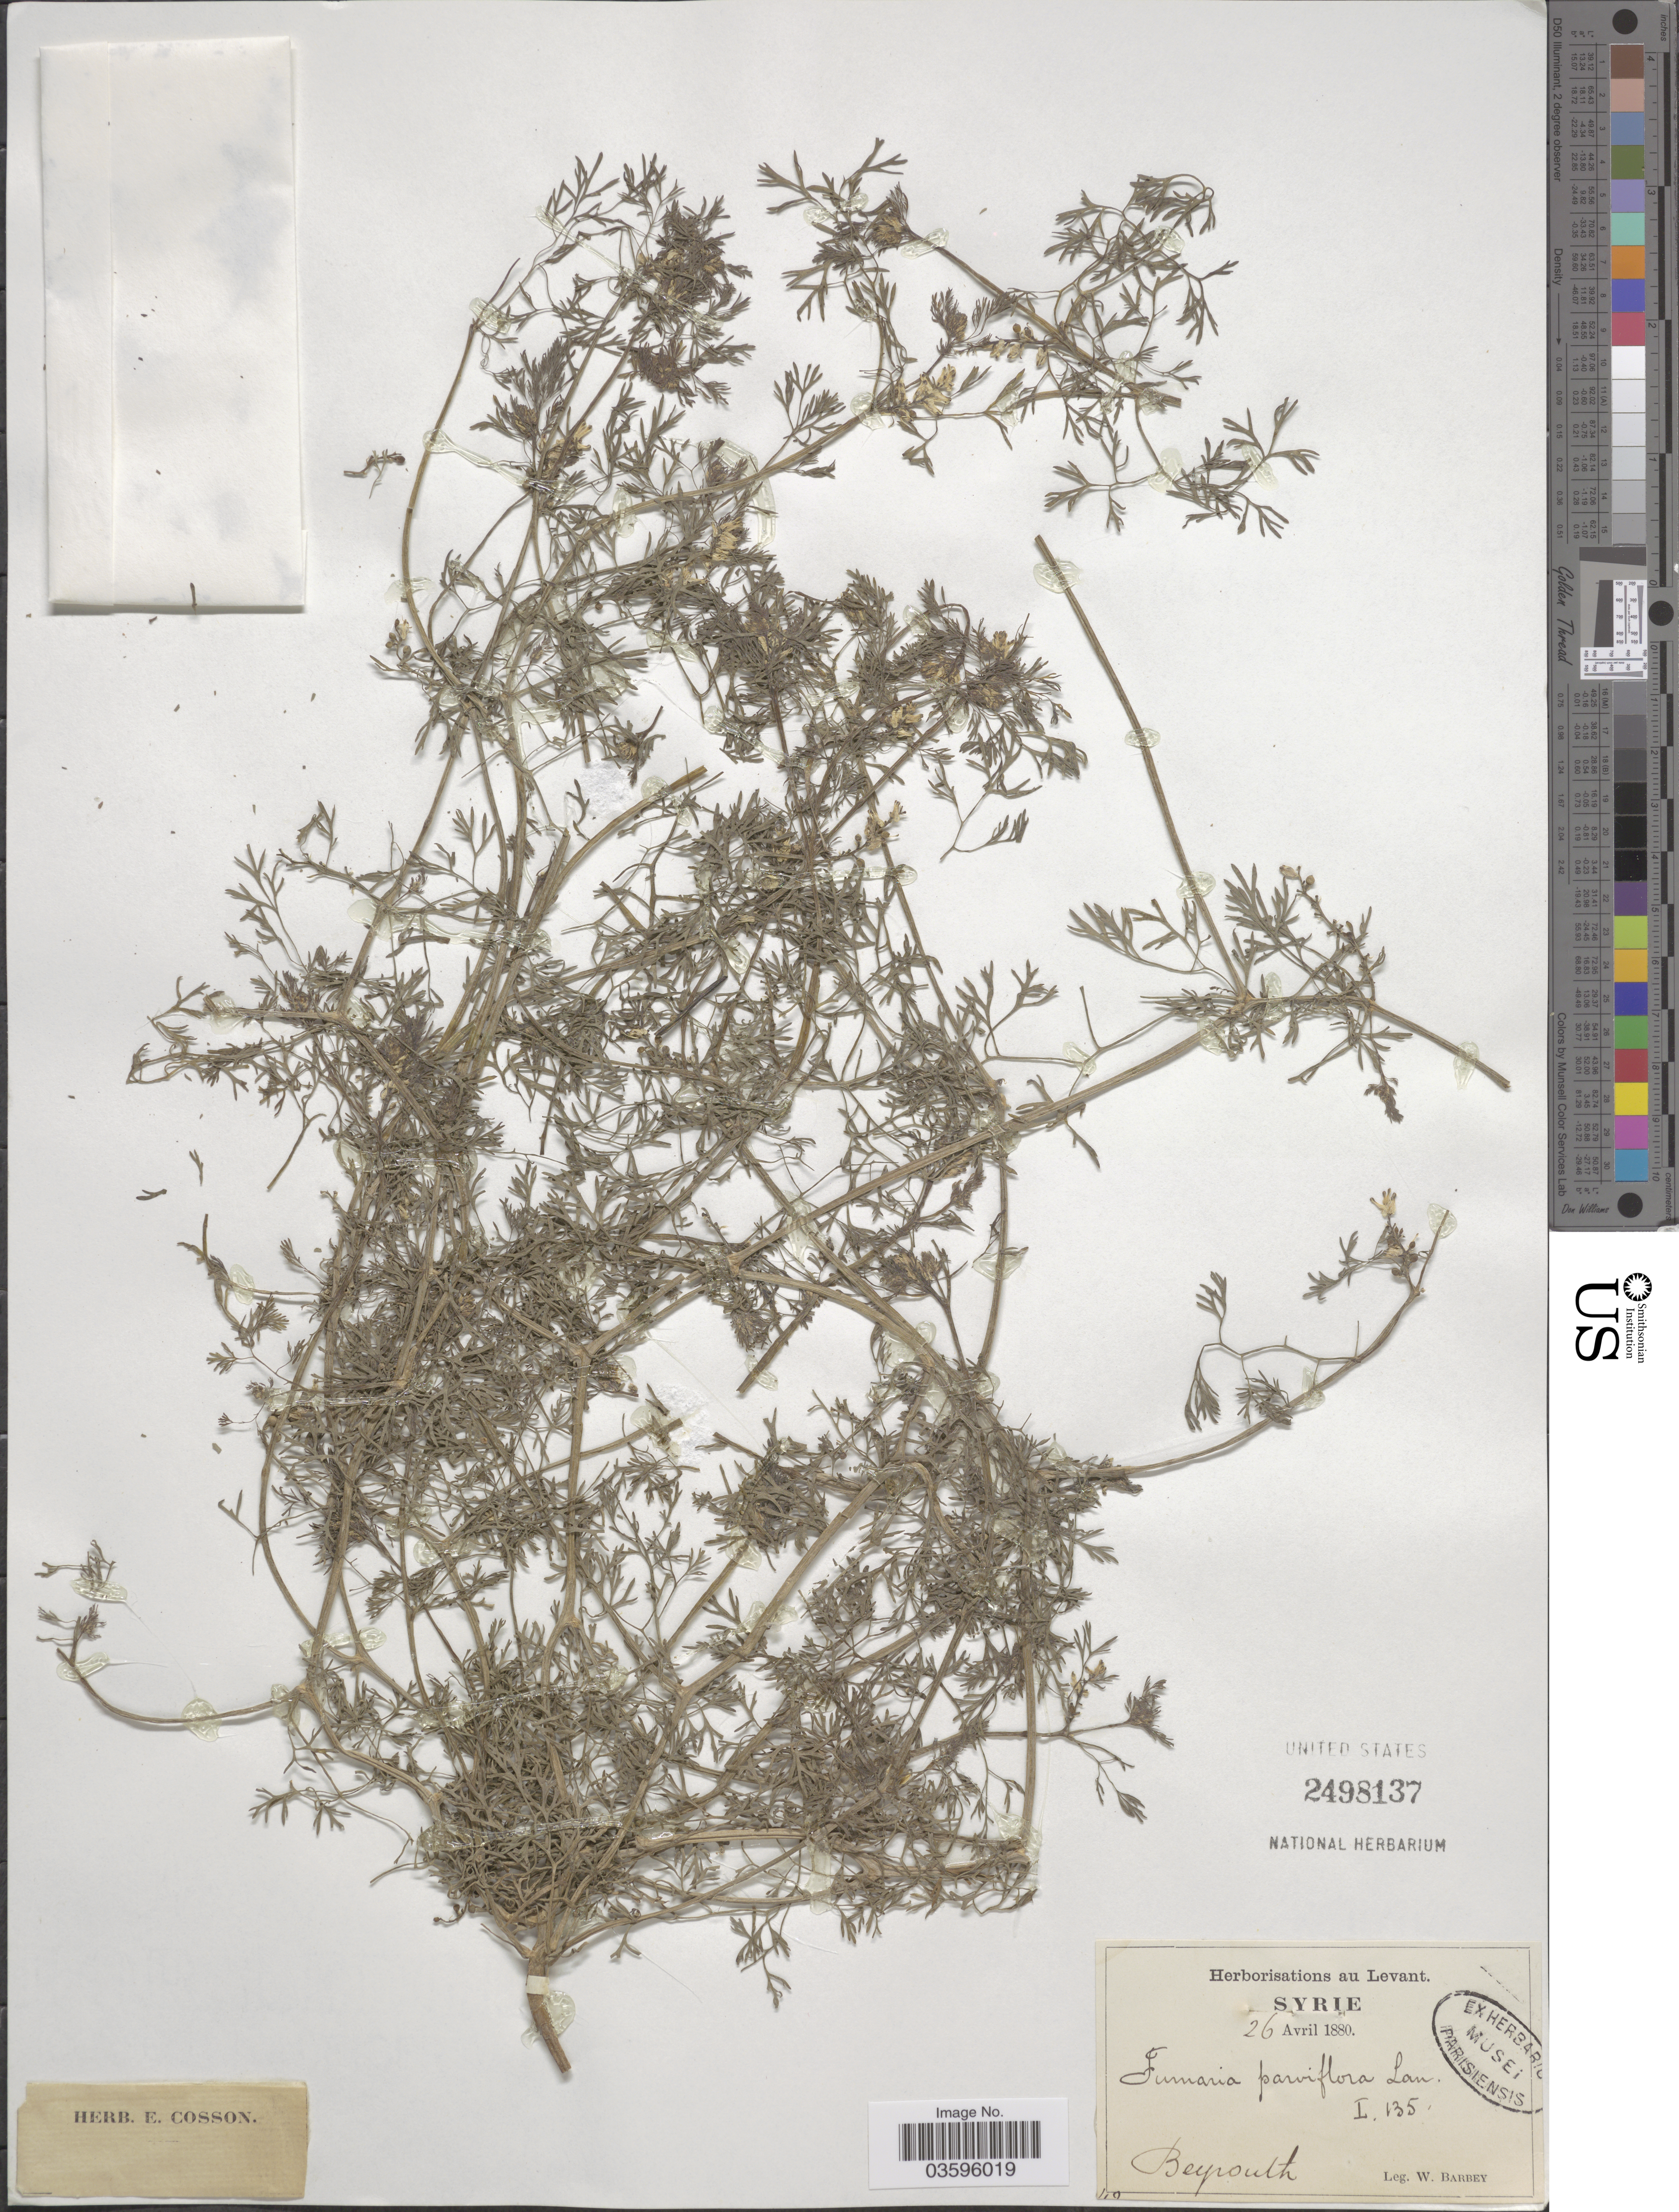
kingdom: Plantae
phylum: Tracheophyta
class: Magnoliopsida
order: Ranunculales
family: Papaveraceae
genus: Fumaria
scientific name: Fumaria parviflora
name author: Lam.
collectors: W. Barbey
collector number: I135?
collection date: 1880-04-26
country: Lebanon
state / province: Beyrouth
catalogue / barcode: US 2498137